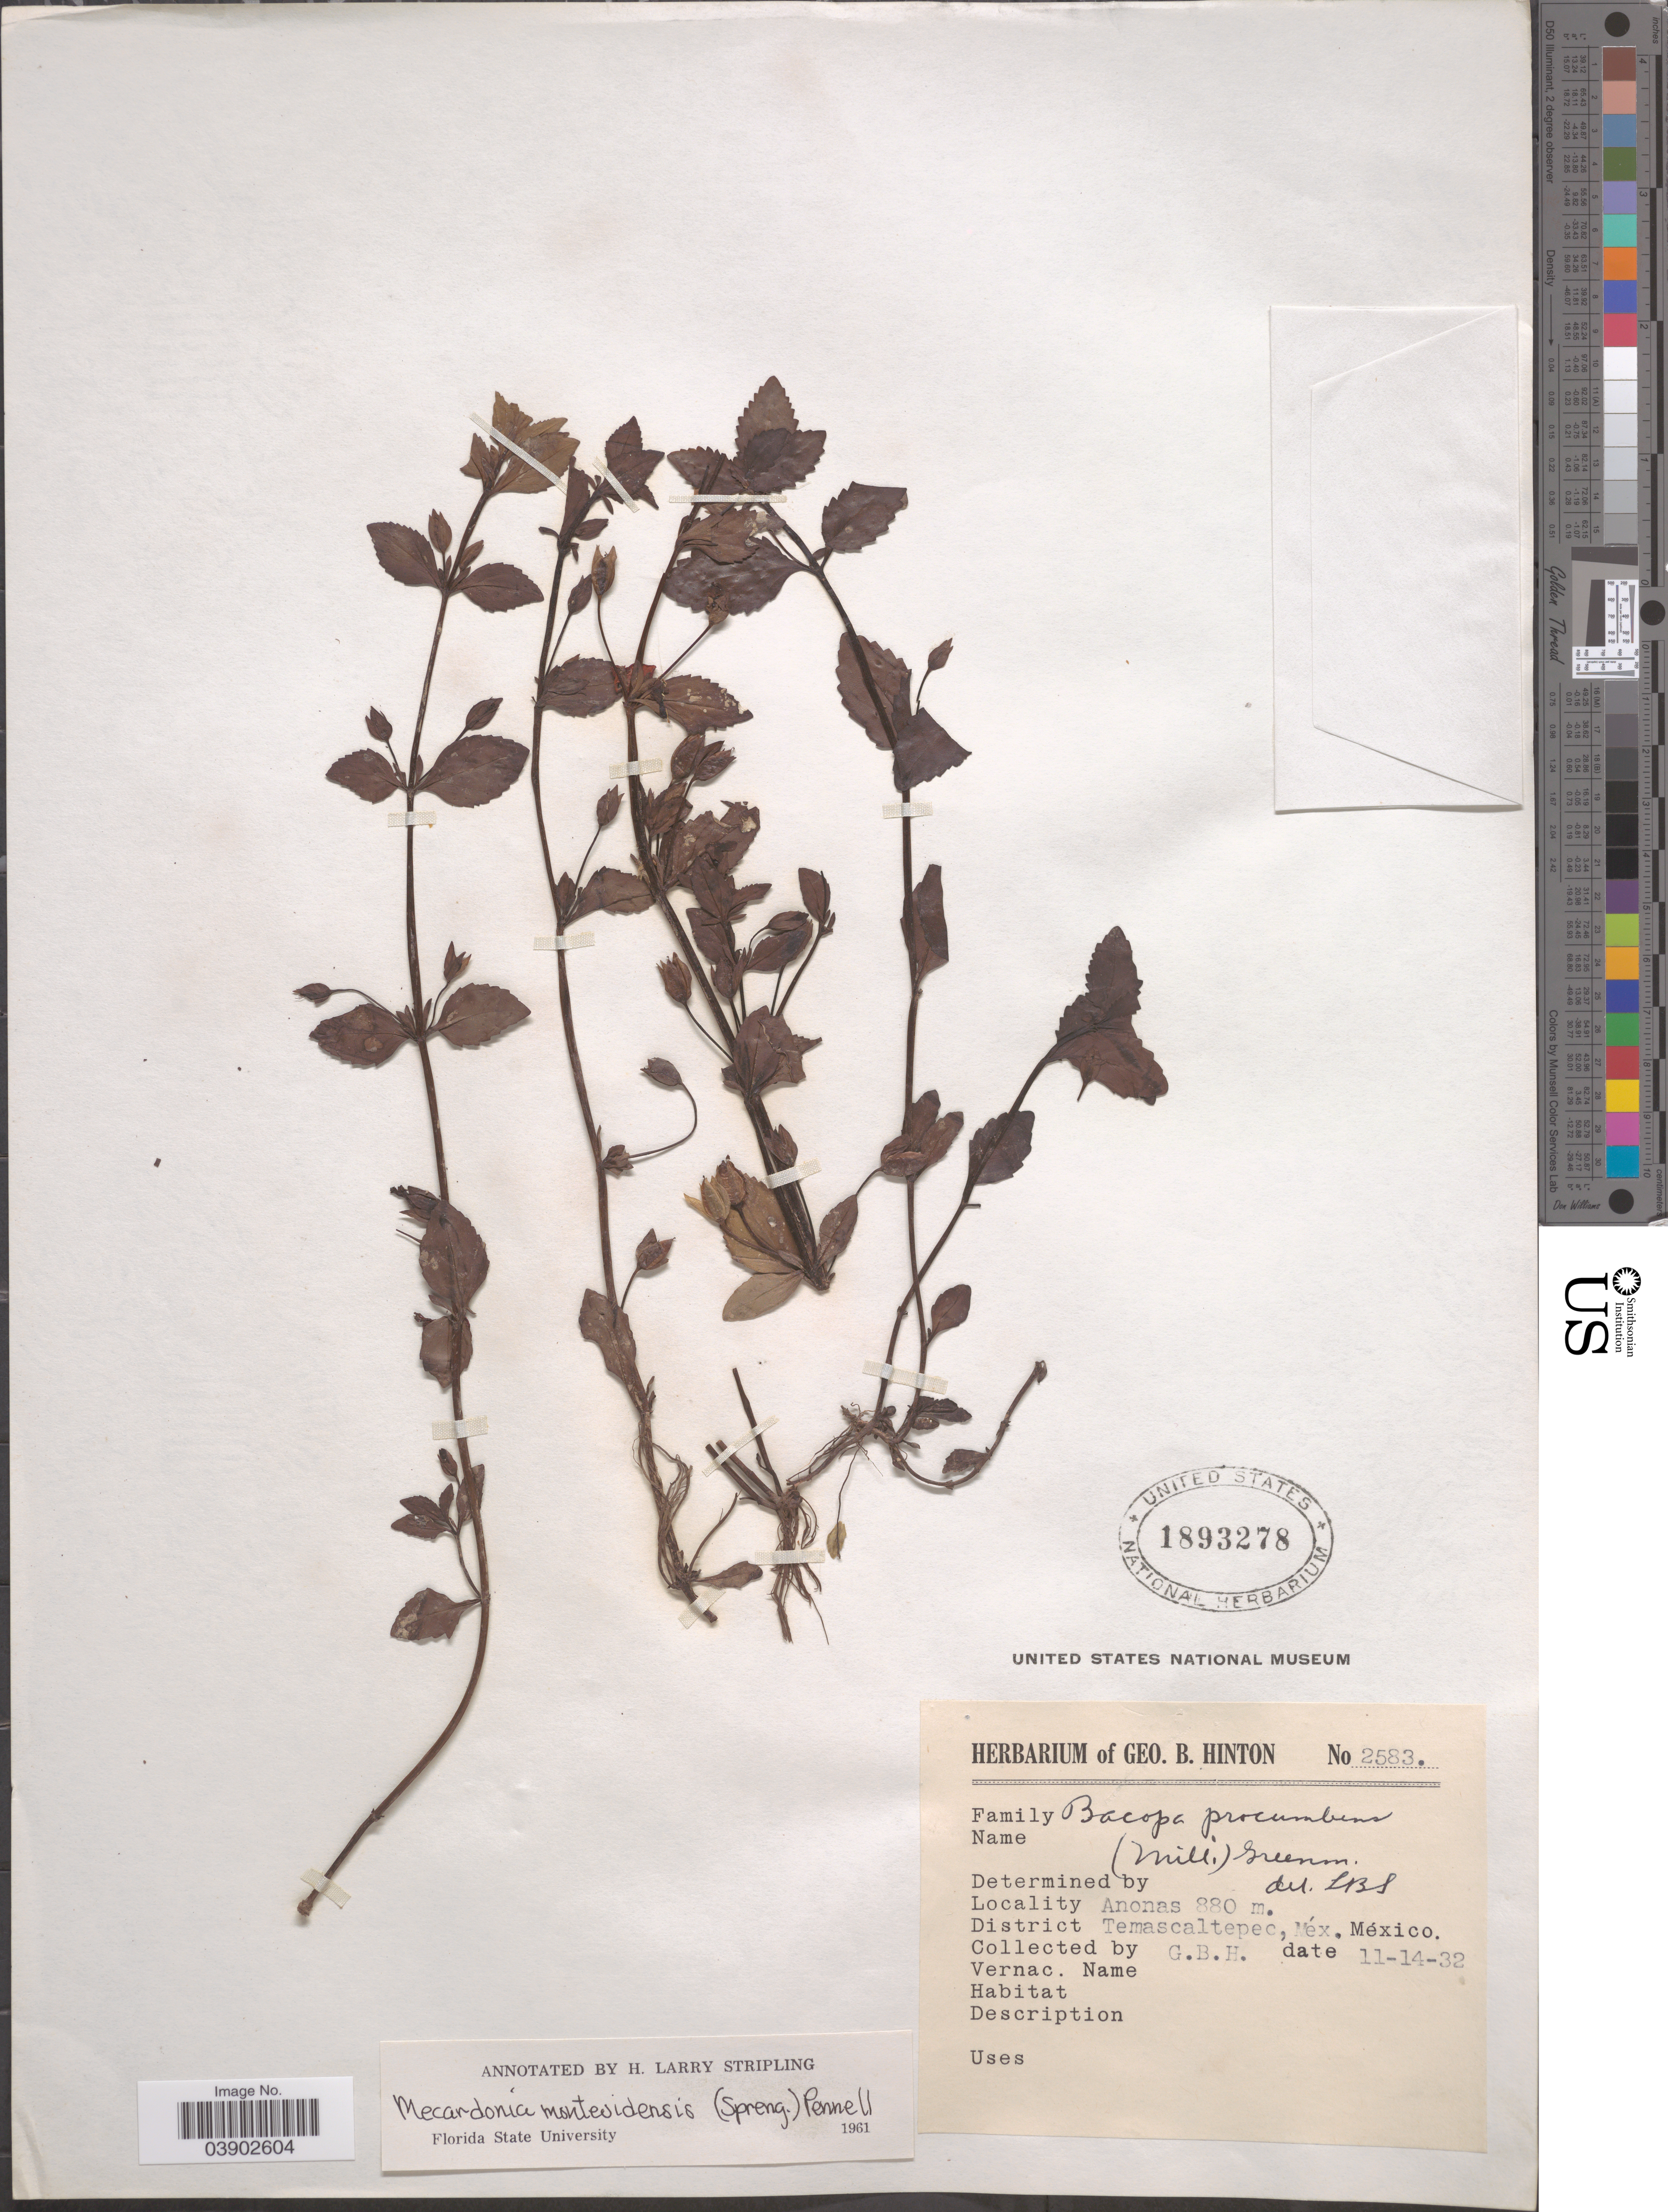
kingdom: Plantae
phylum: Tracheophyta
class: Magnoliopsida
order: Lamiales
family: Plantaginaceae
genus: Mecardonia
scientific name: Mecardonia procumbens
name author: (Mill.) Small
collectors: G. B. Hinton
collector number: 2583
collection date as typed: Transcribed d/m/y: 14/11/32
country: Mexico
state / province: México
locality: Anonas. District Temascaltepec.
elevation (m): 880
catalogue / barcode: US 1893278